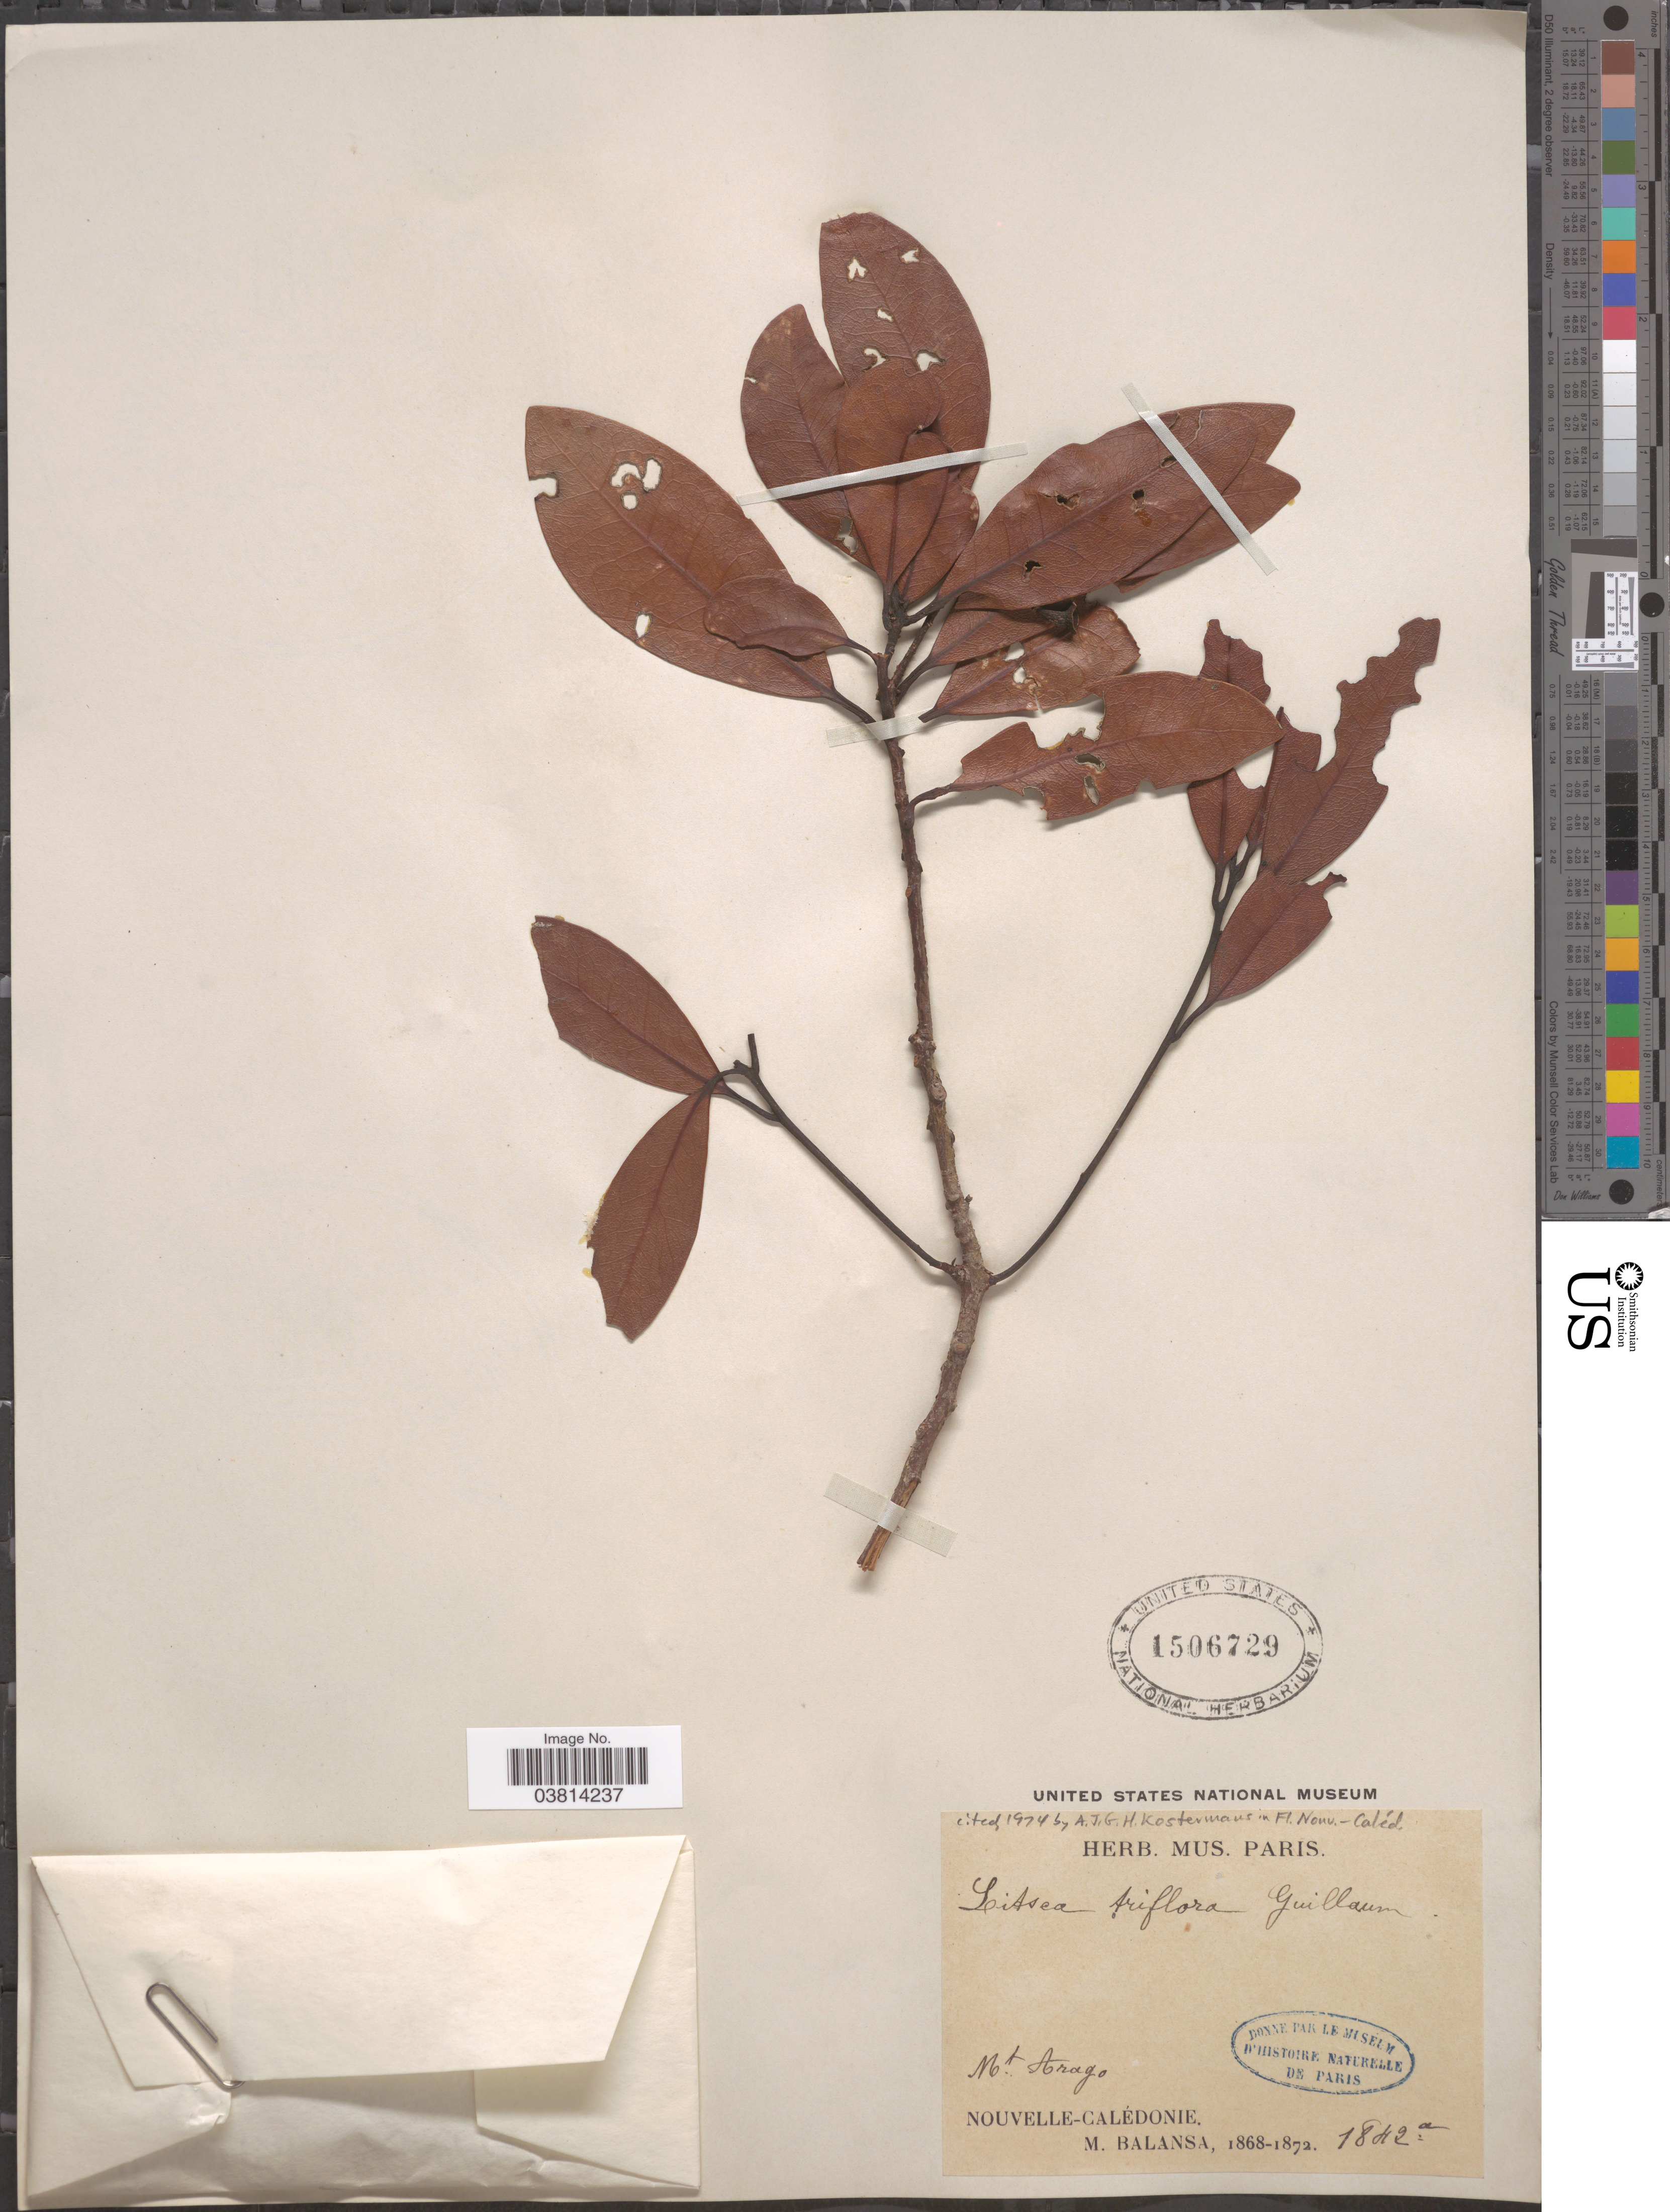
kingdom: Plantae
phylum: Tracheophyta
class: Magnoliopsida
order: Laurales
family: Lauraceae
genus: Litsea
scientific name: Litsea triflora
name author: Guillaumin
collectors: B. Balansa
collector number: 1842a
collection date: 1868/1872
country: New Caledonia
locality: Mt. Arago. Nouvelle-Calédonie.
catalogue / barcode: US 1506729